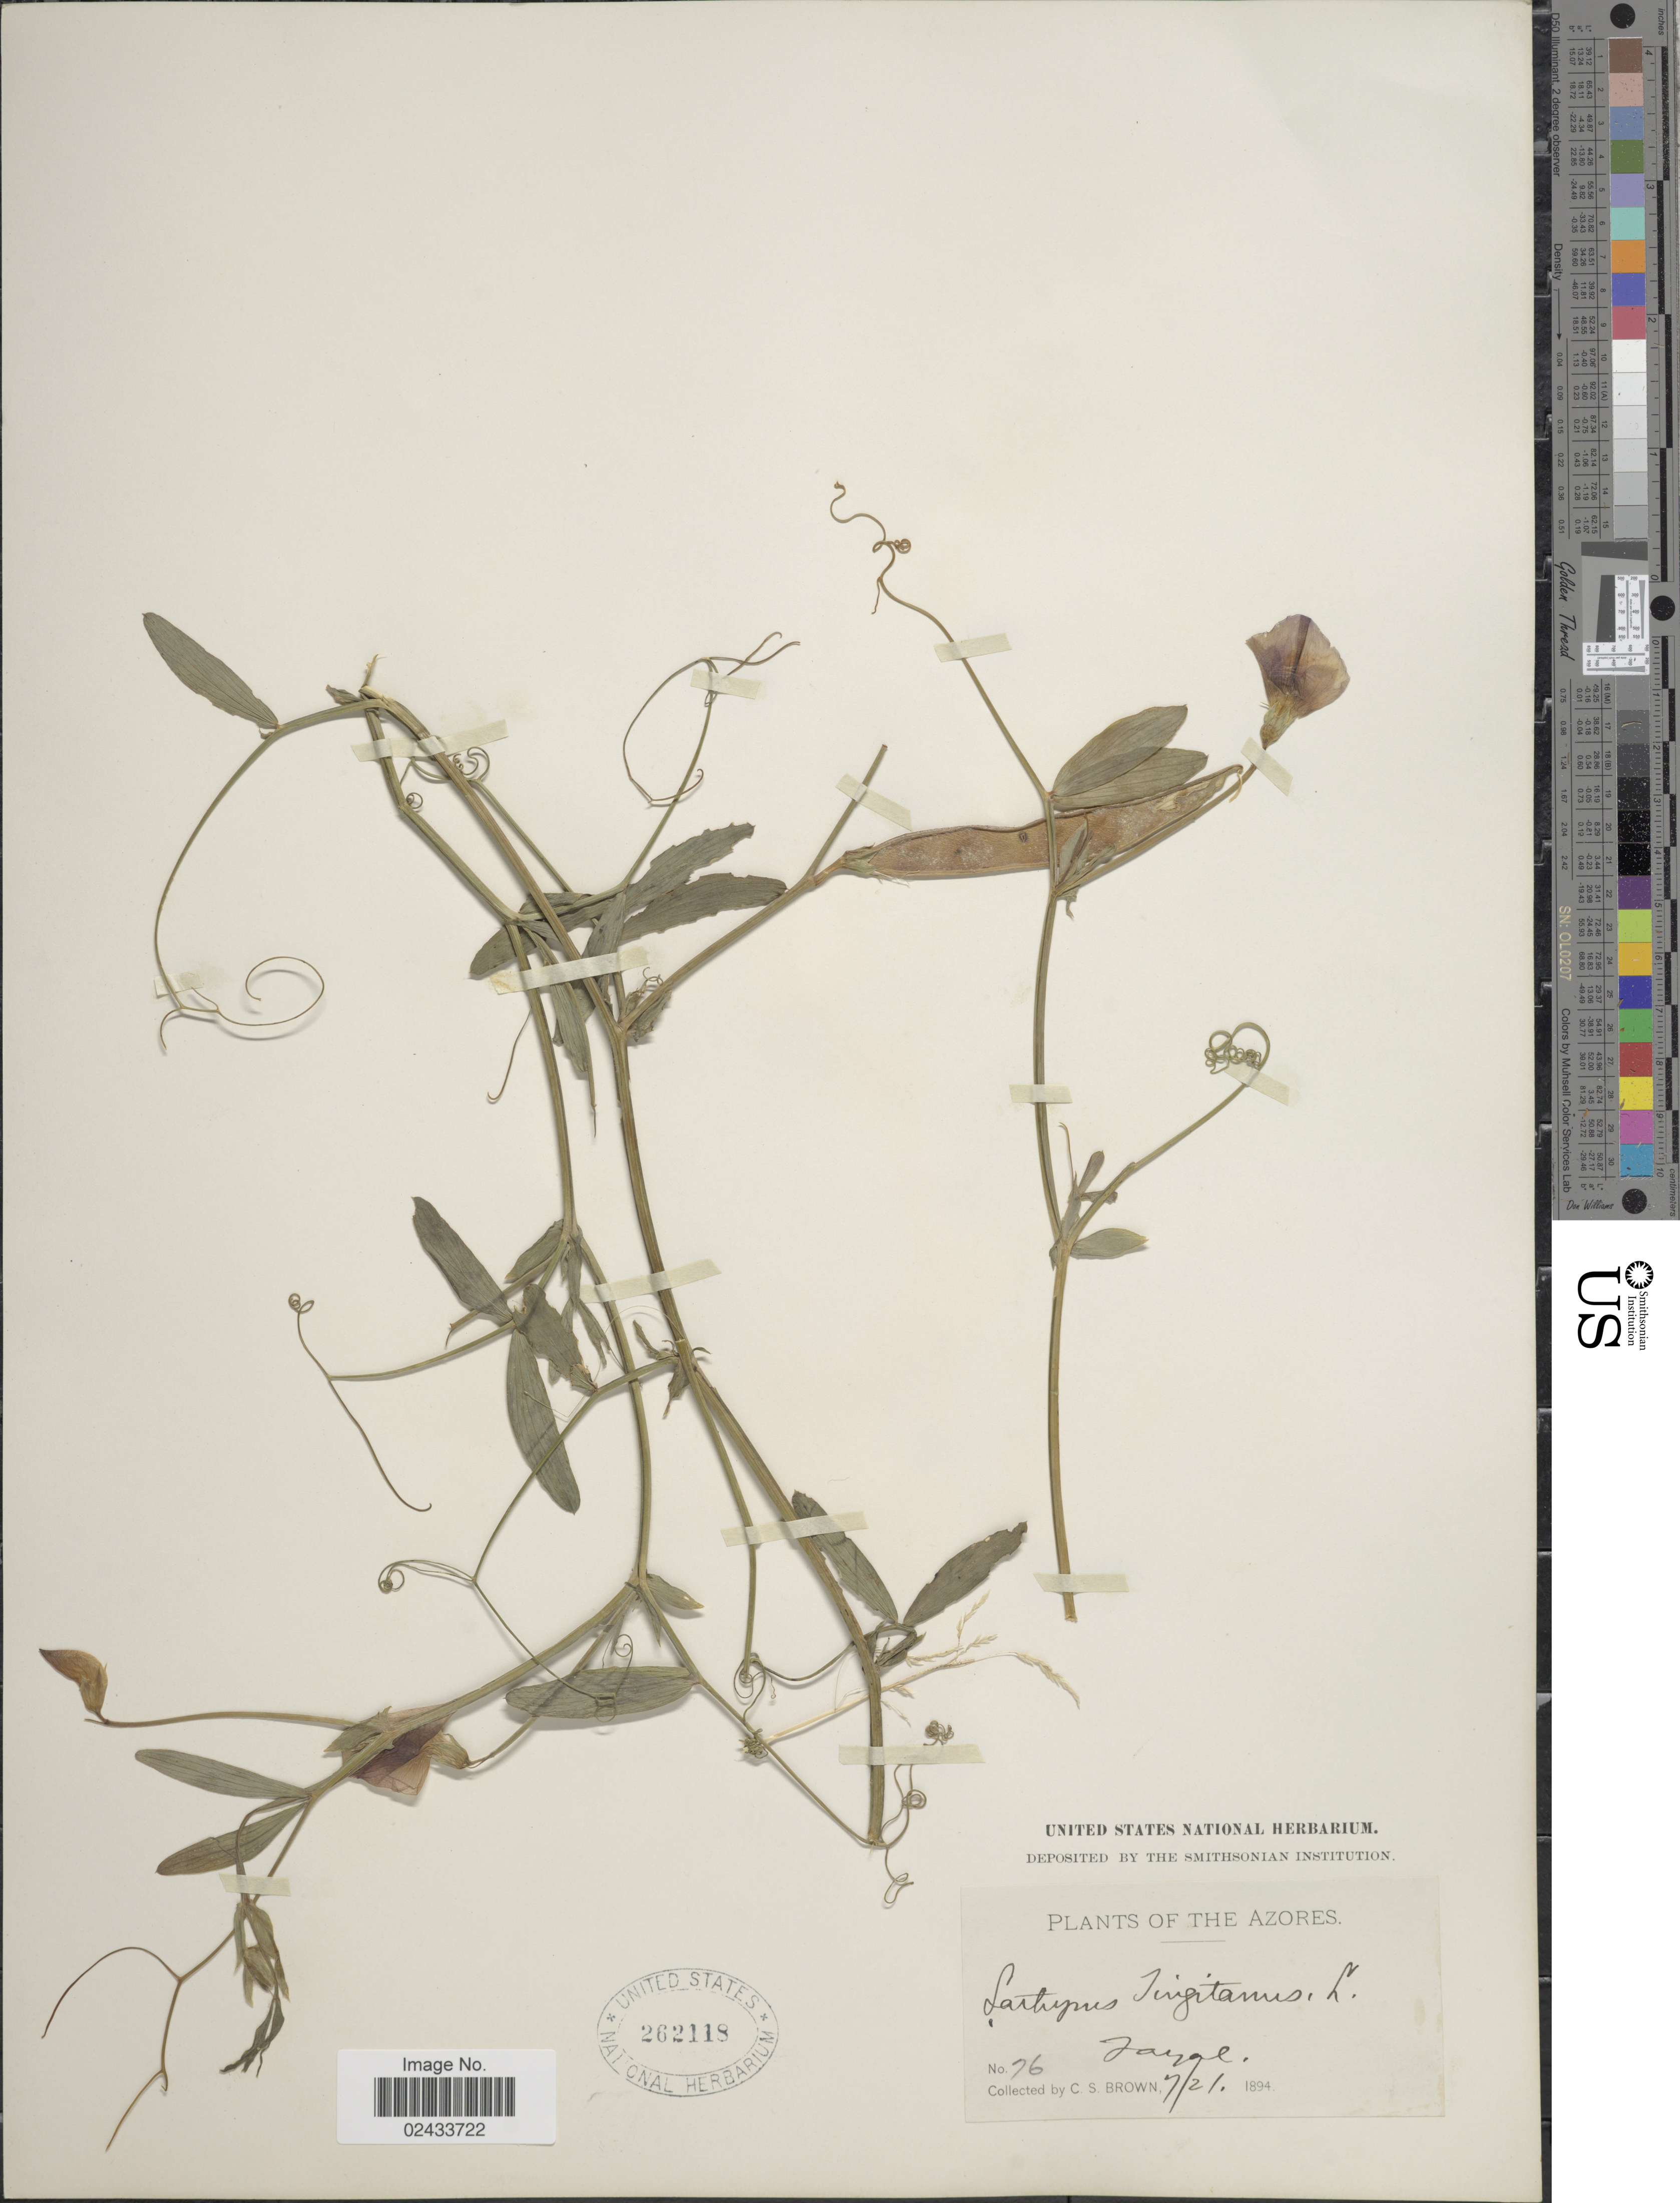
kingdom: Plantae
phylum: Tracheophyta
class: Magnoliopsida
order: Fabales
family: Fabaceae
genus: Lathyrus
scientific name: Lathyrus tingitanus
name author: L.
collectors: C. S. Brown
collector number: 76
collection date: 1894-07-21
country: Portugal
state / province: Azores (Aut. Reg.)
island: Faial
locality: Fayal [interpreted]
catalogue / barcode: US 262118